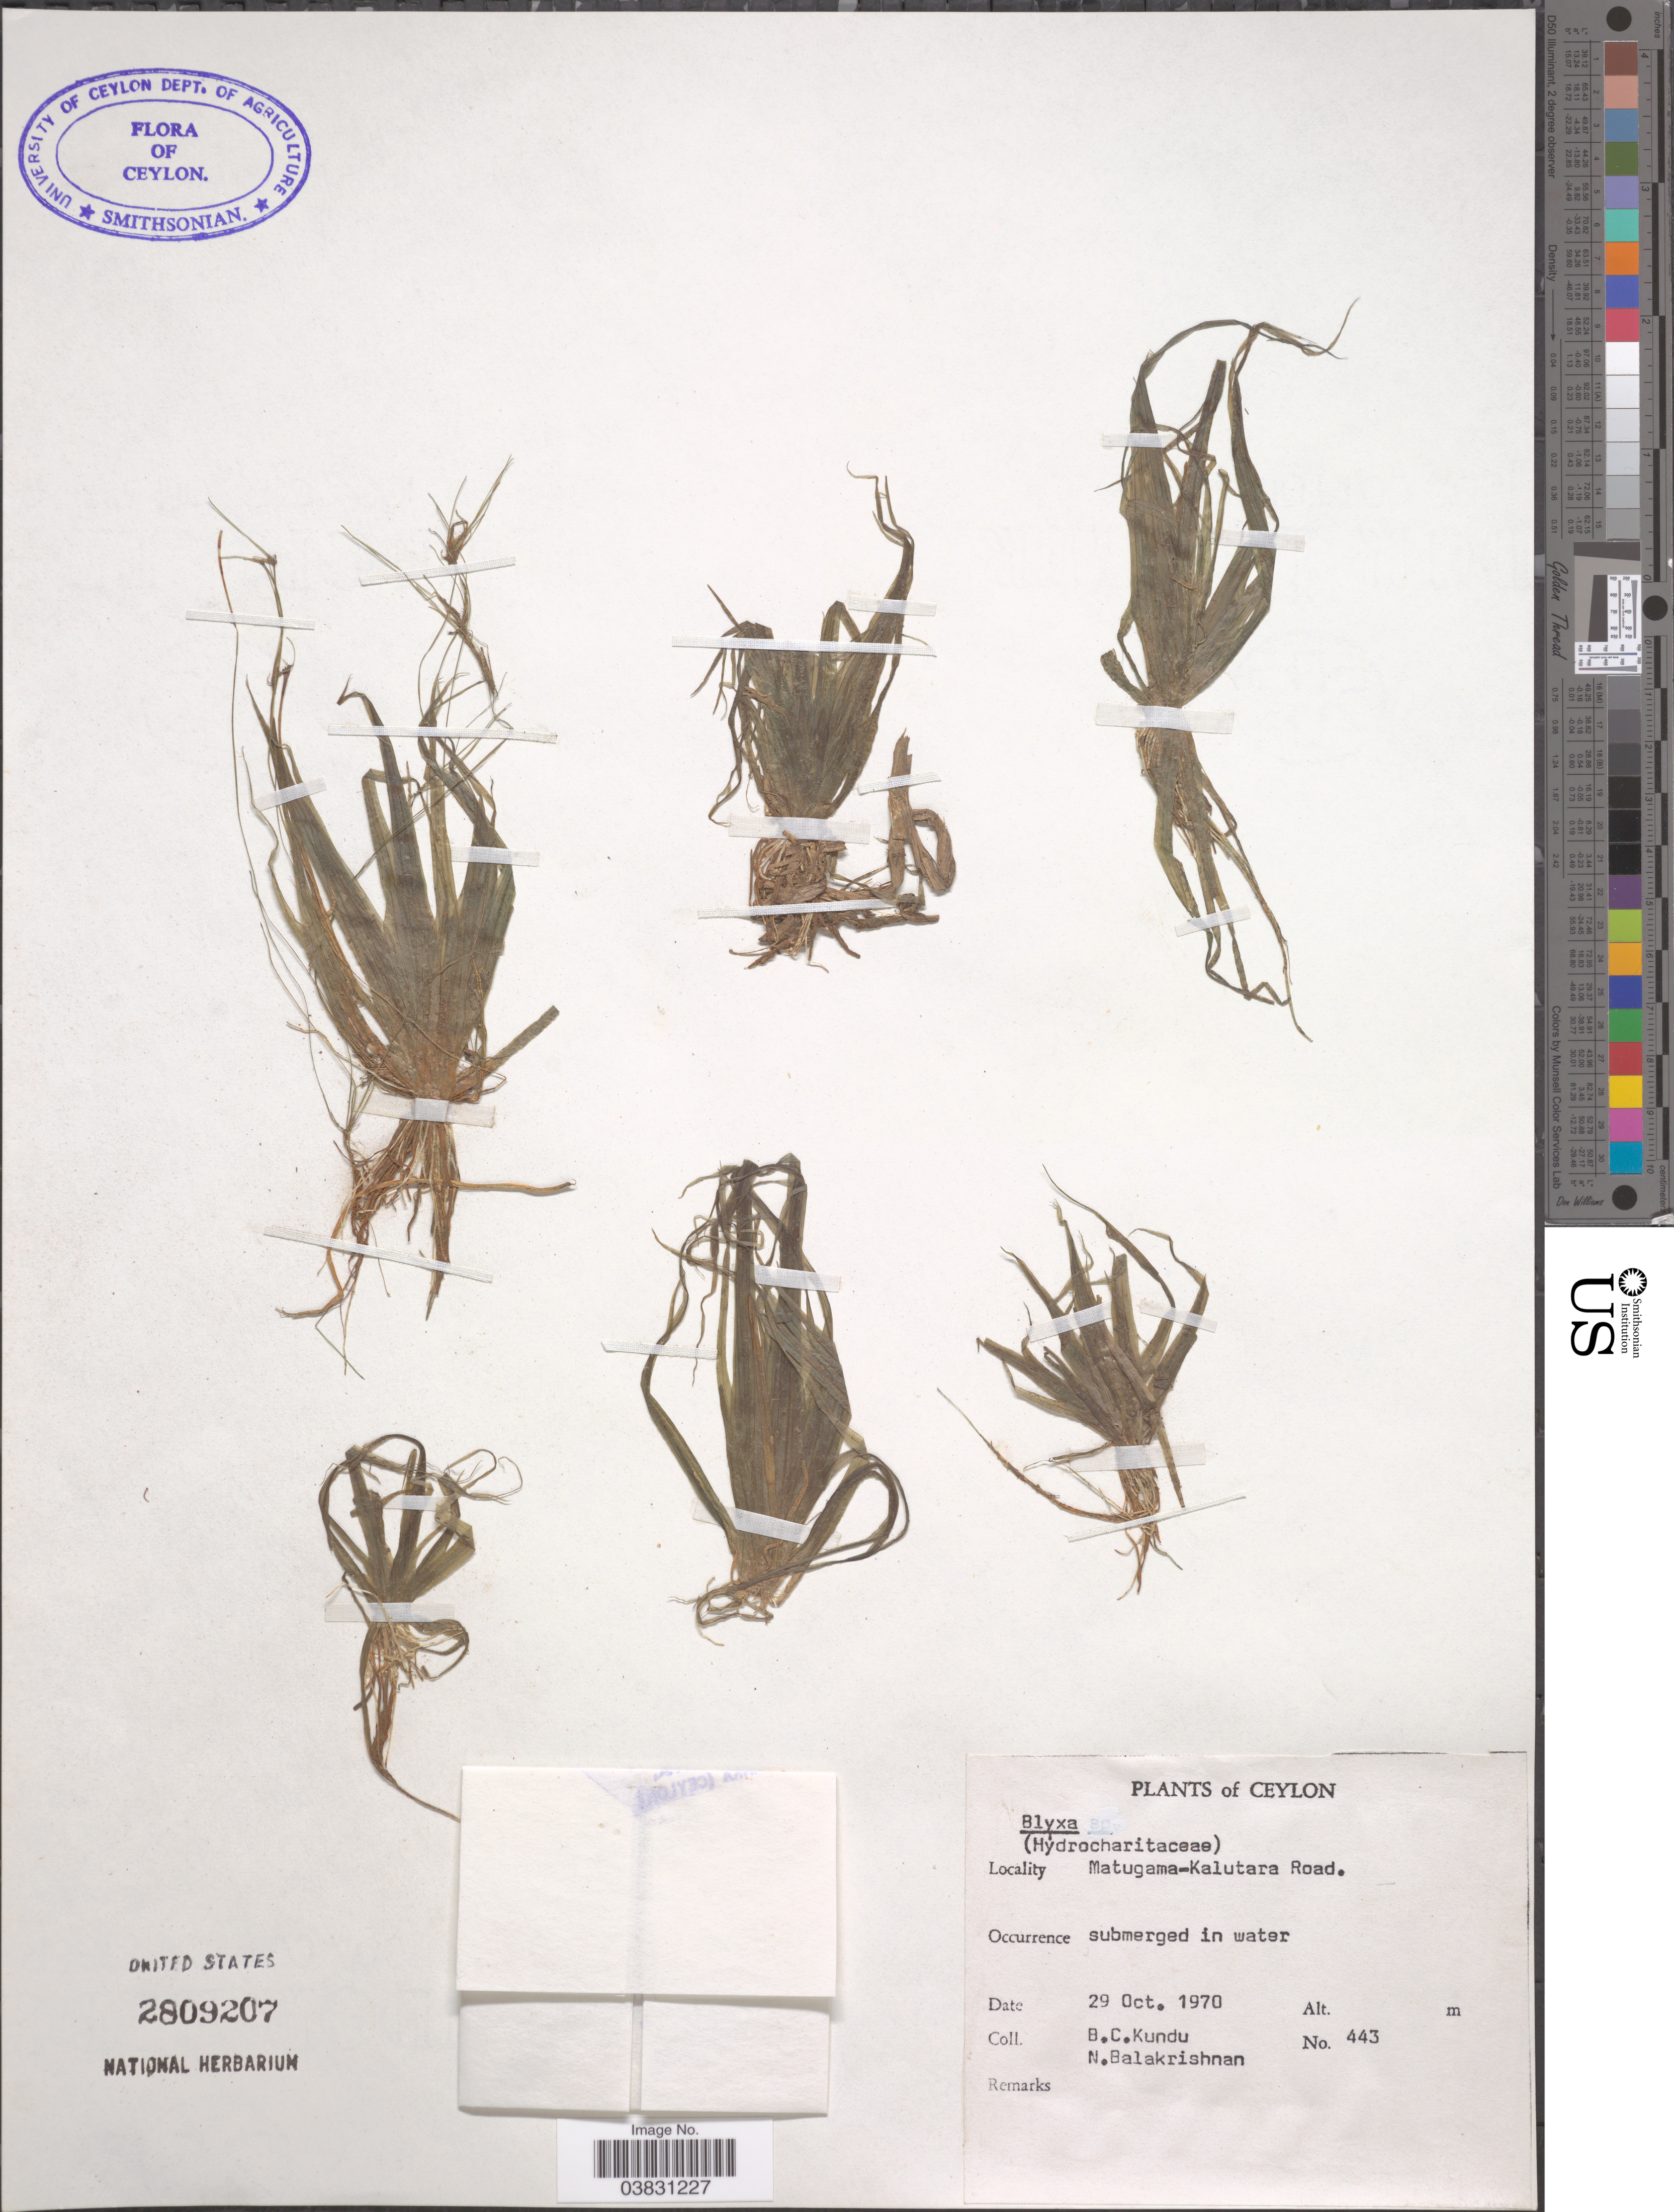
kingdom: Plantae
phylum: Tracheophyta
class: Liliopsida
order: Alismatales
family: Hydrocharitaceae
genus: Blyxa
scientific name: Blyxa sp.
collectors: B. C. Kundu & N. Balakrishnan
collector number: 443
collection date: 1970-10-29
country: Sri Lanka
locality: Ceylon. Matugama-Kalutara Road.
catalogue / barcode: US 2809207